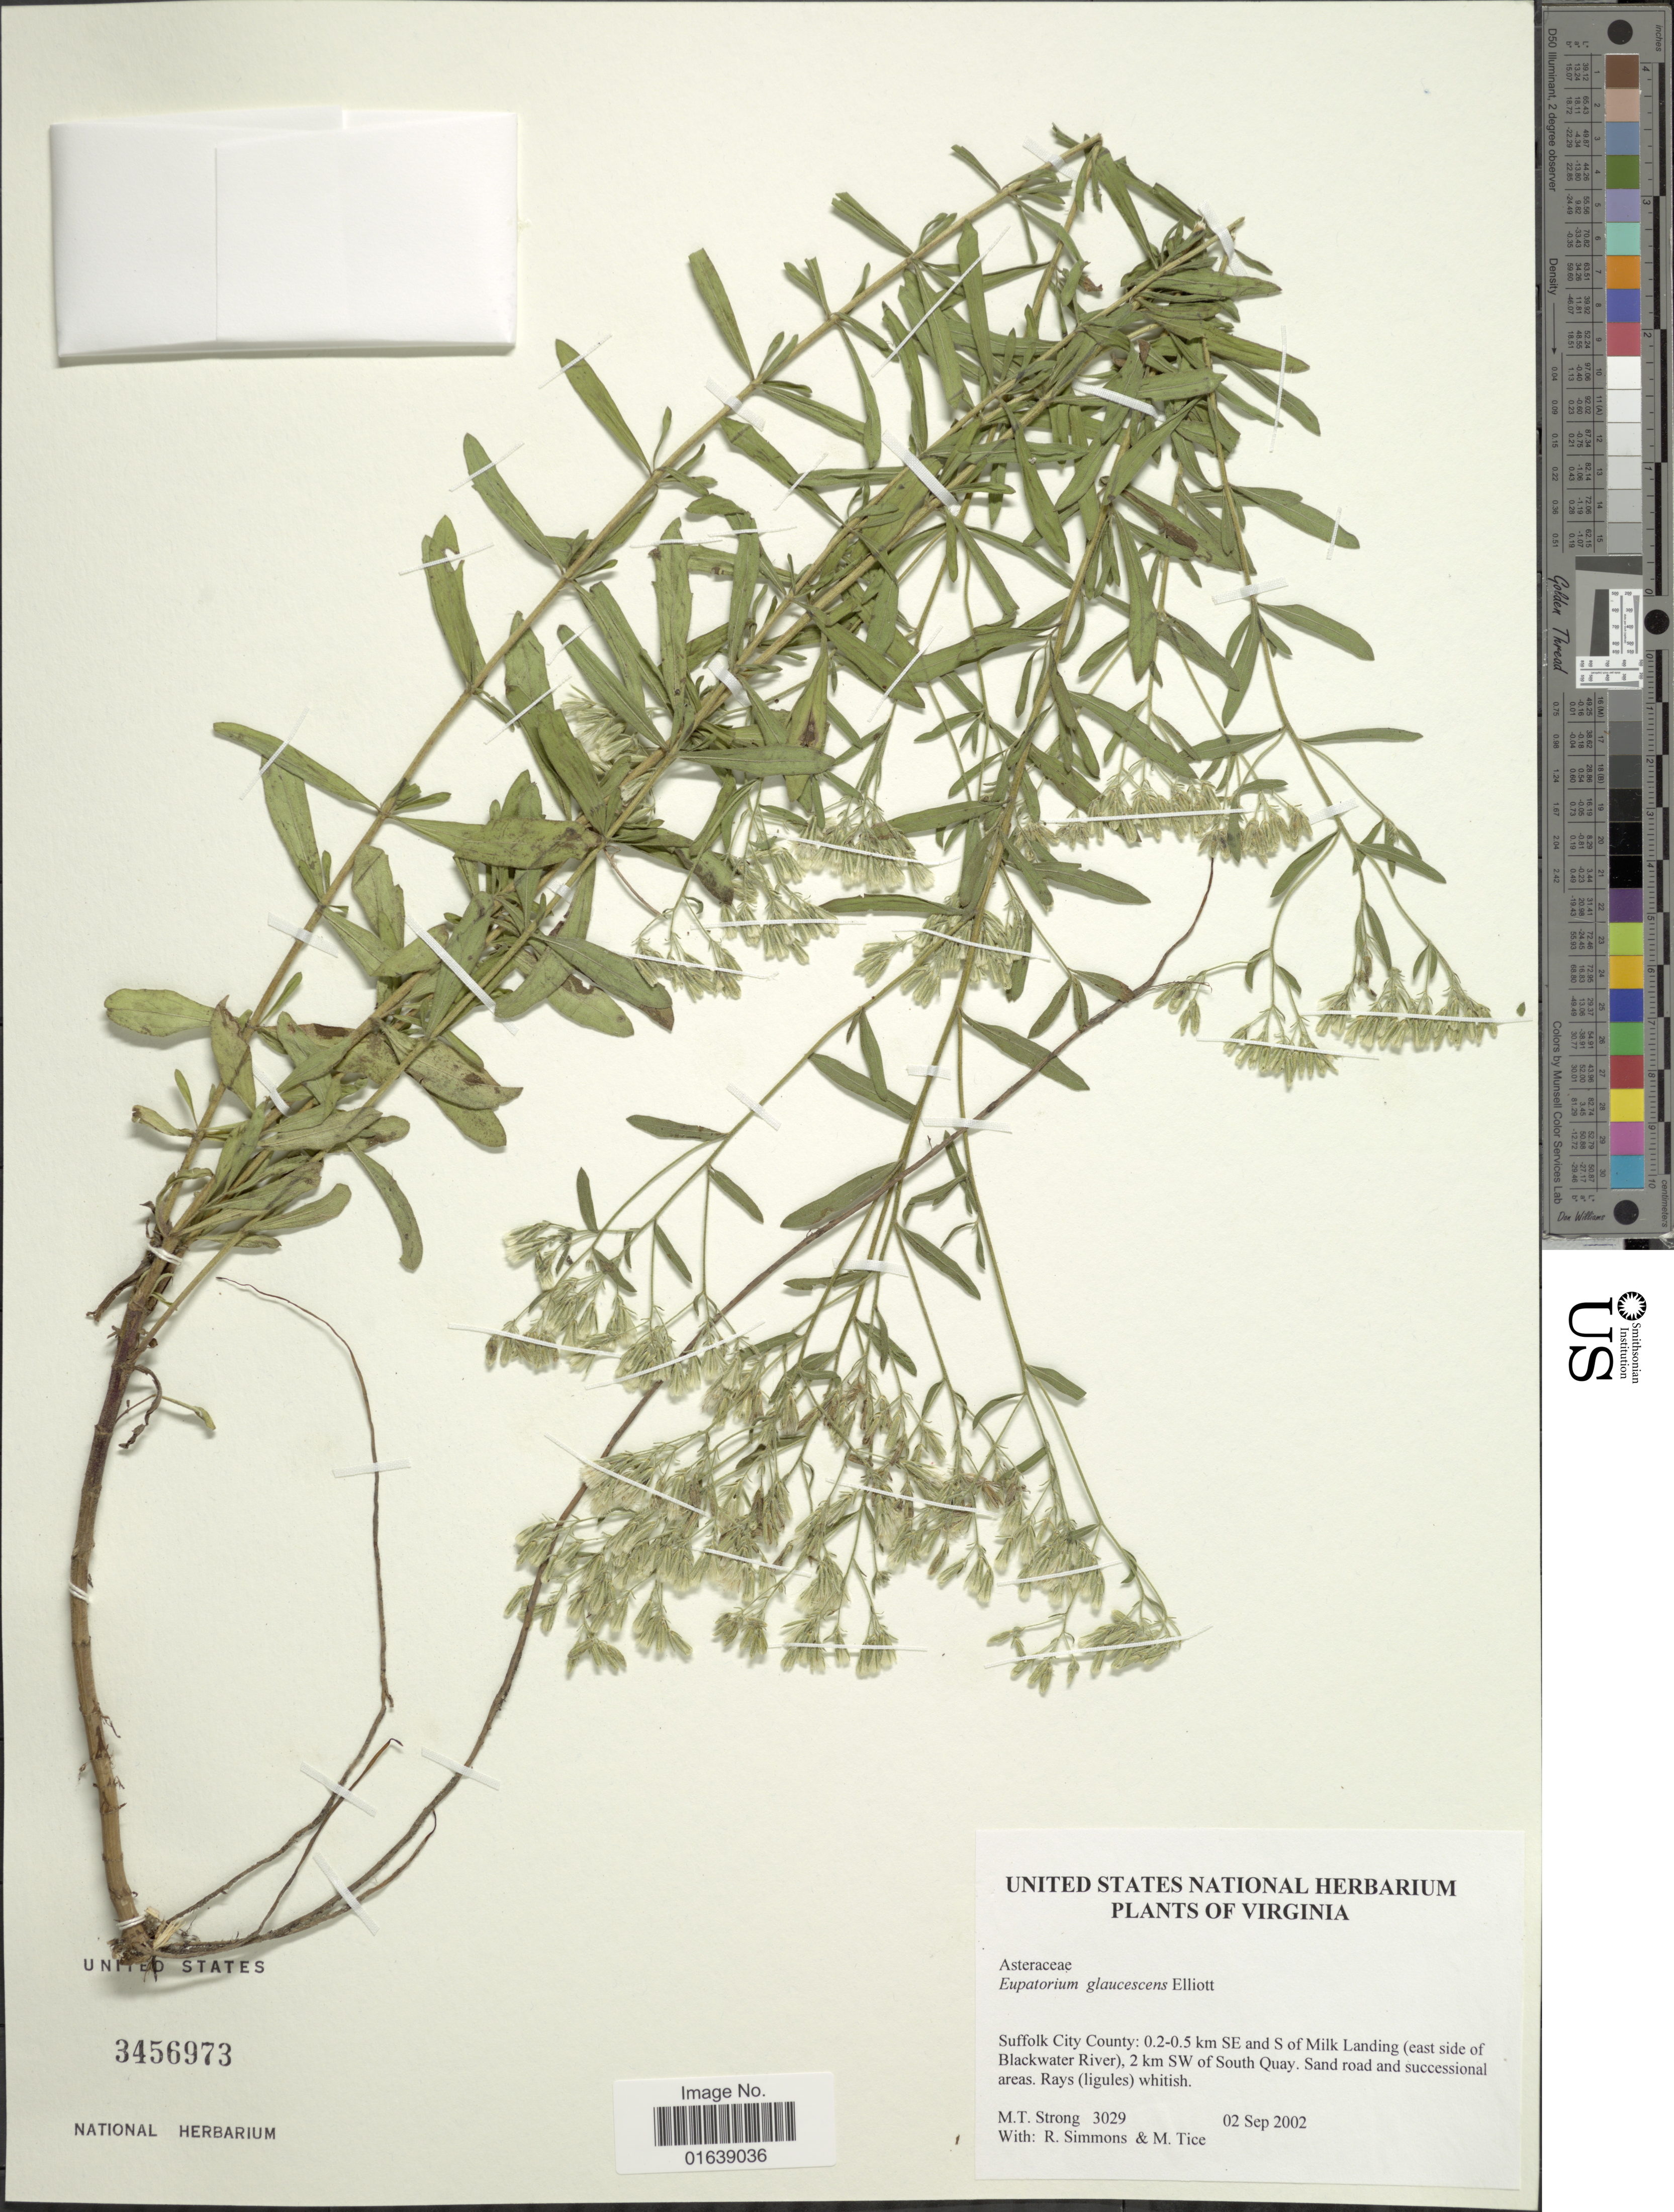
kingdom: Plantae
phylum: Tracheophyta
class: Magnoliopsida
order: Asterales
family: Asteraceae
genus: Eupatorium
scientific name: Eupatorium cuneifolium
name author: Willd.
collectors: M. T. Strong, R. Simmons & M. Tice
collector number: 3029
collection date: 2002-09-02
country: United States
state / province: Virginia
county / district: City of Suffolk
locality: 0.2-0.5 km SE and S of Milk Landing (east side of Blackwater River), 2 km SW of South Quay . Sand road and successional areas.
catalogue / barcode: US 3456973